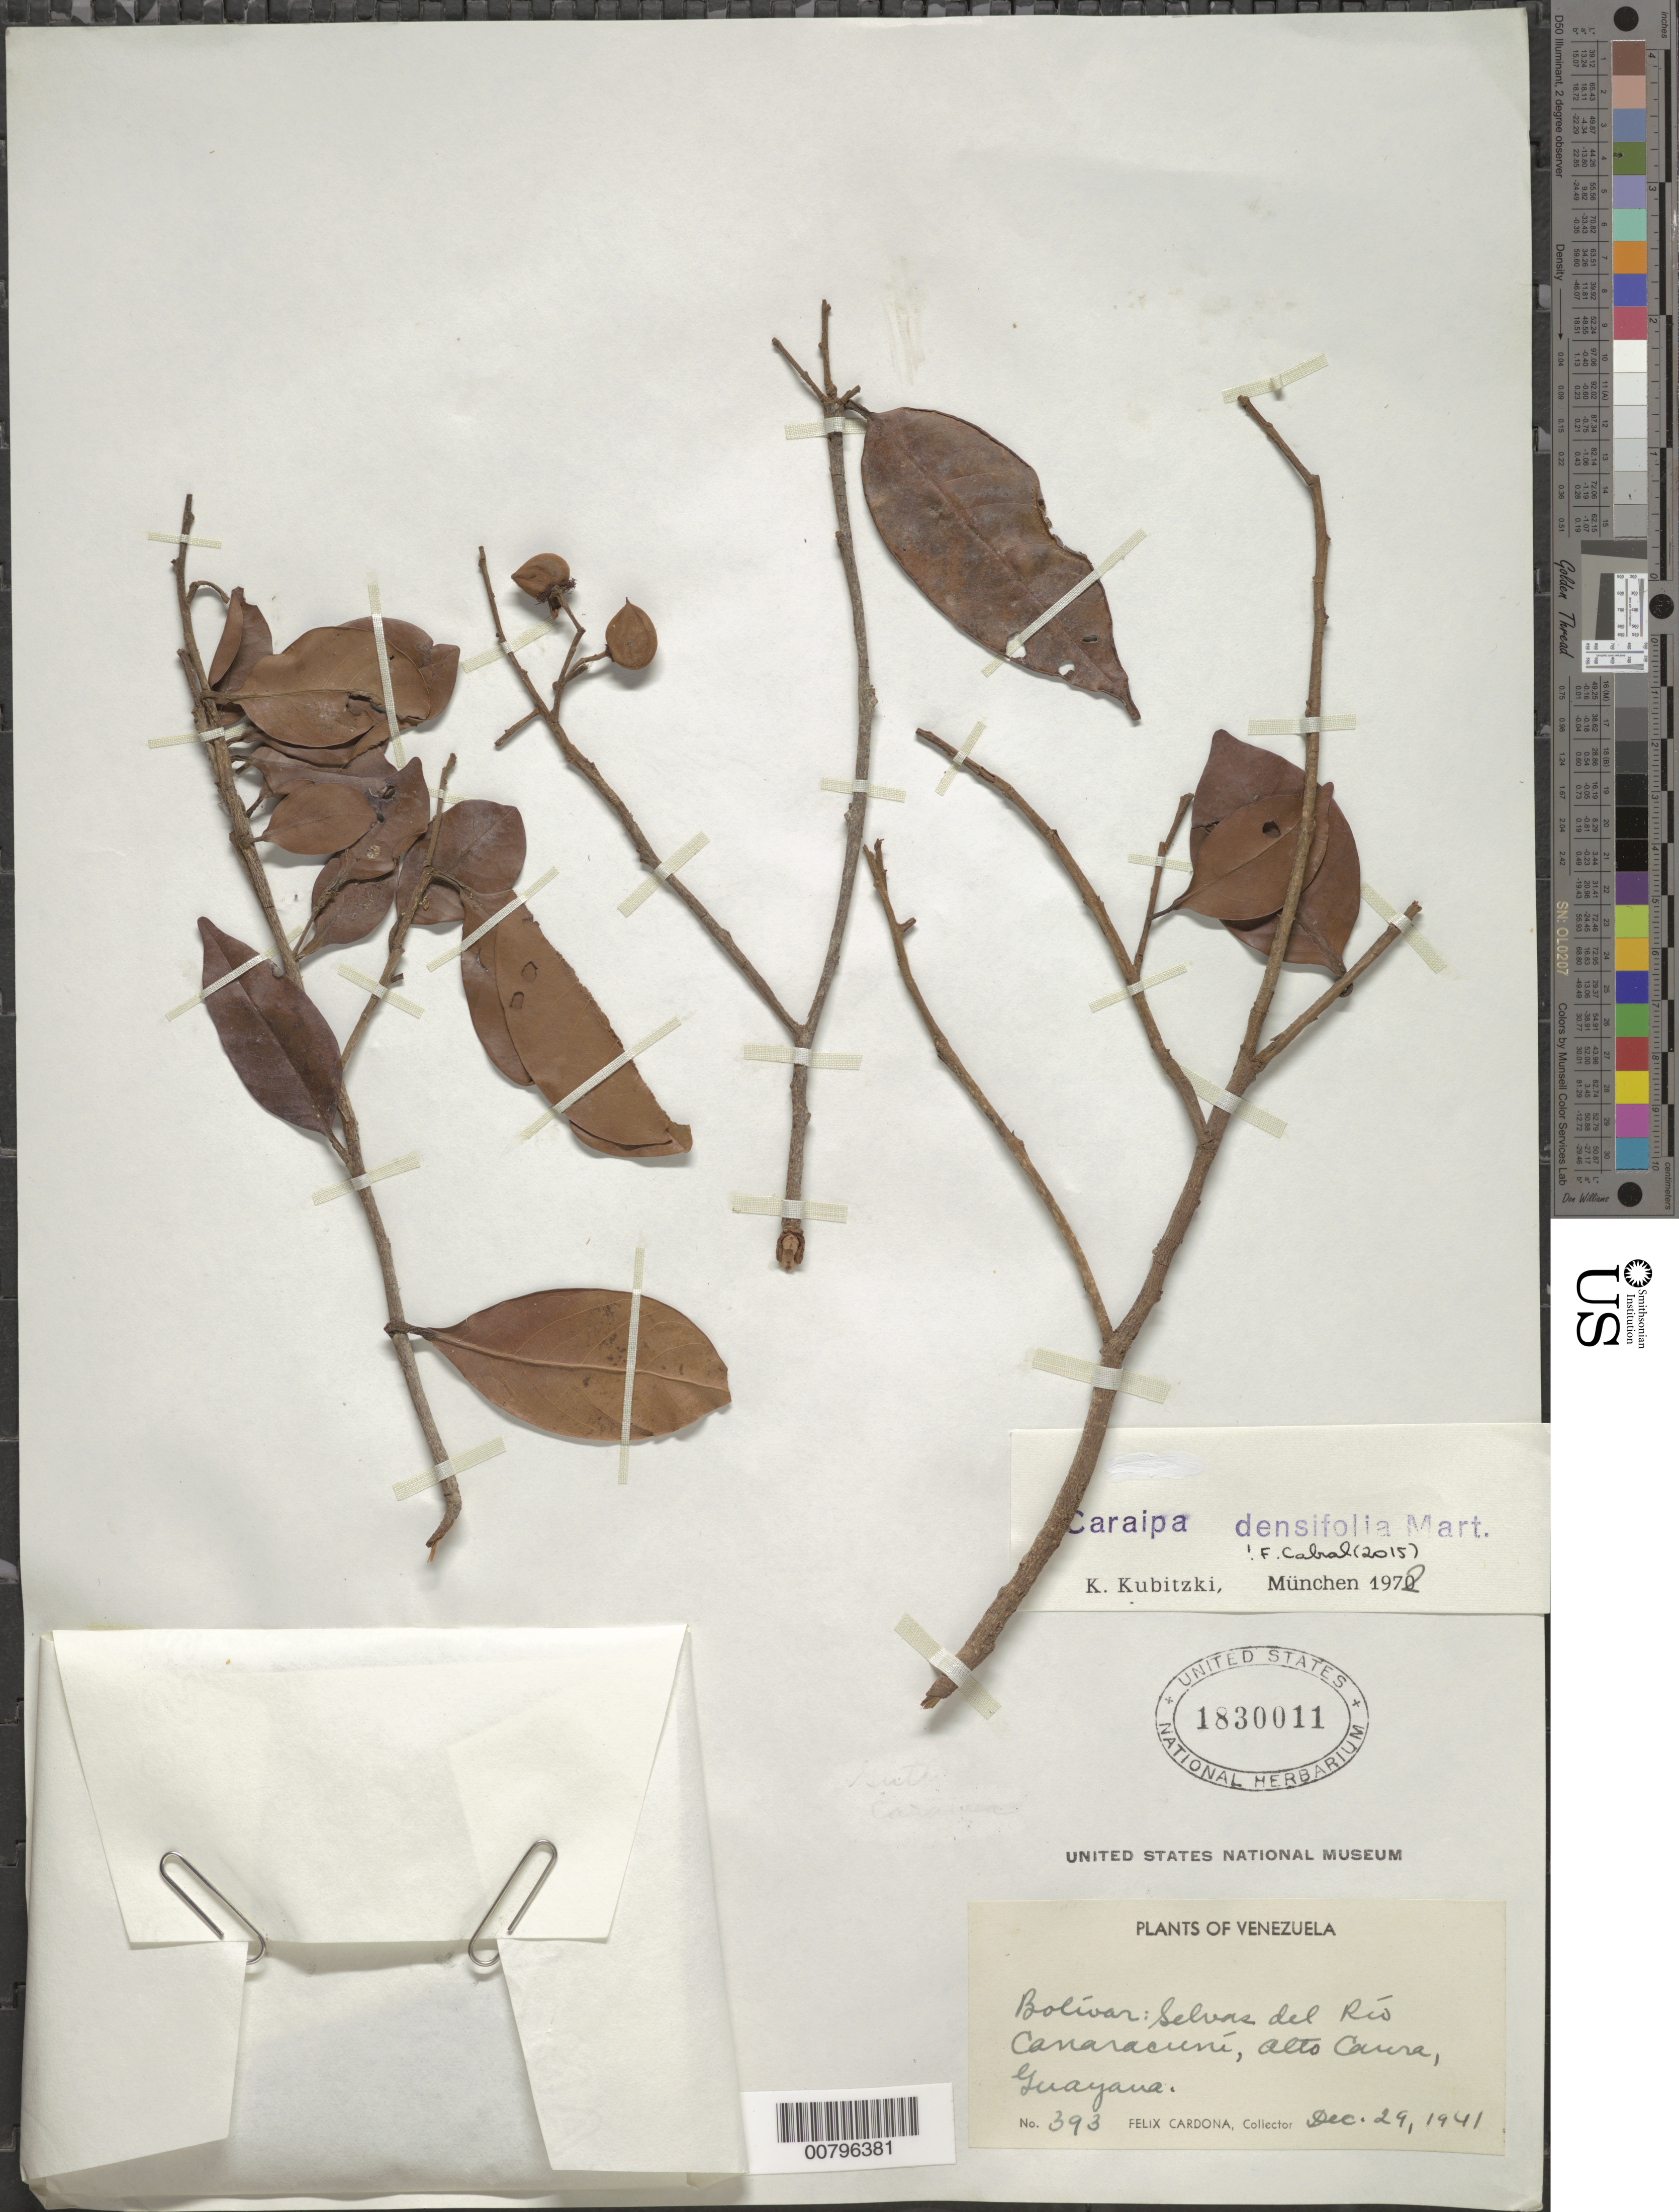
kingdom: Plantae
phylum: Tracheophyta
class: Magnoliopsida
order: Malpighiales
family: Calophyllaceae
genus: Caraipa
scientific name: Caraipa densifolia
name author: Mart.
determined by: (M) Universitat Munchen, Institut fur Systematische Botanik (GERMANY)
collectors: F. Cardona Puig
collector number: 393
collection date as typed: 29-Dec-41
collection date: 1941-12-29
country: Venezuela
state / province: Bolívar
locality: Río Carraracuní, Alto Caura, Guayana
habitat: Selvas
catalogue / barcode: US 1830011